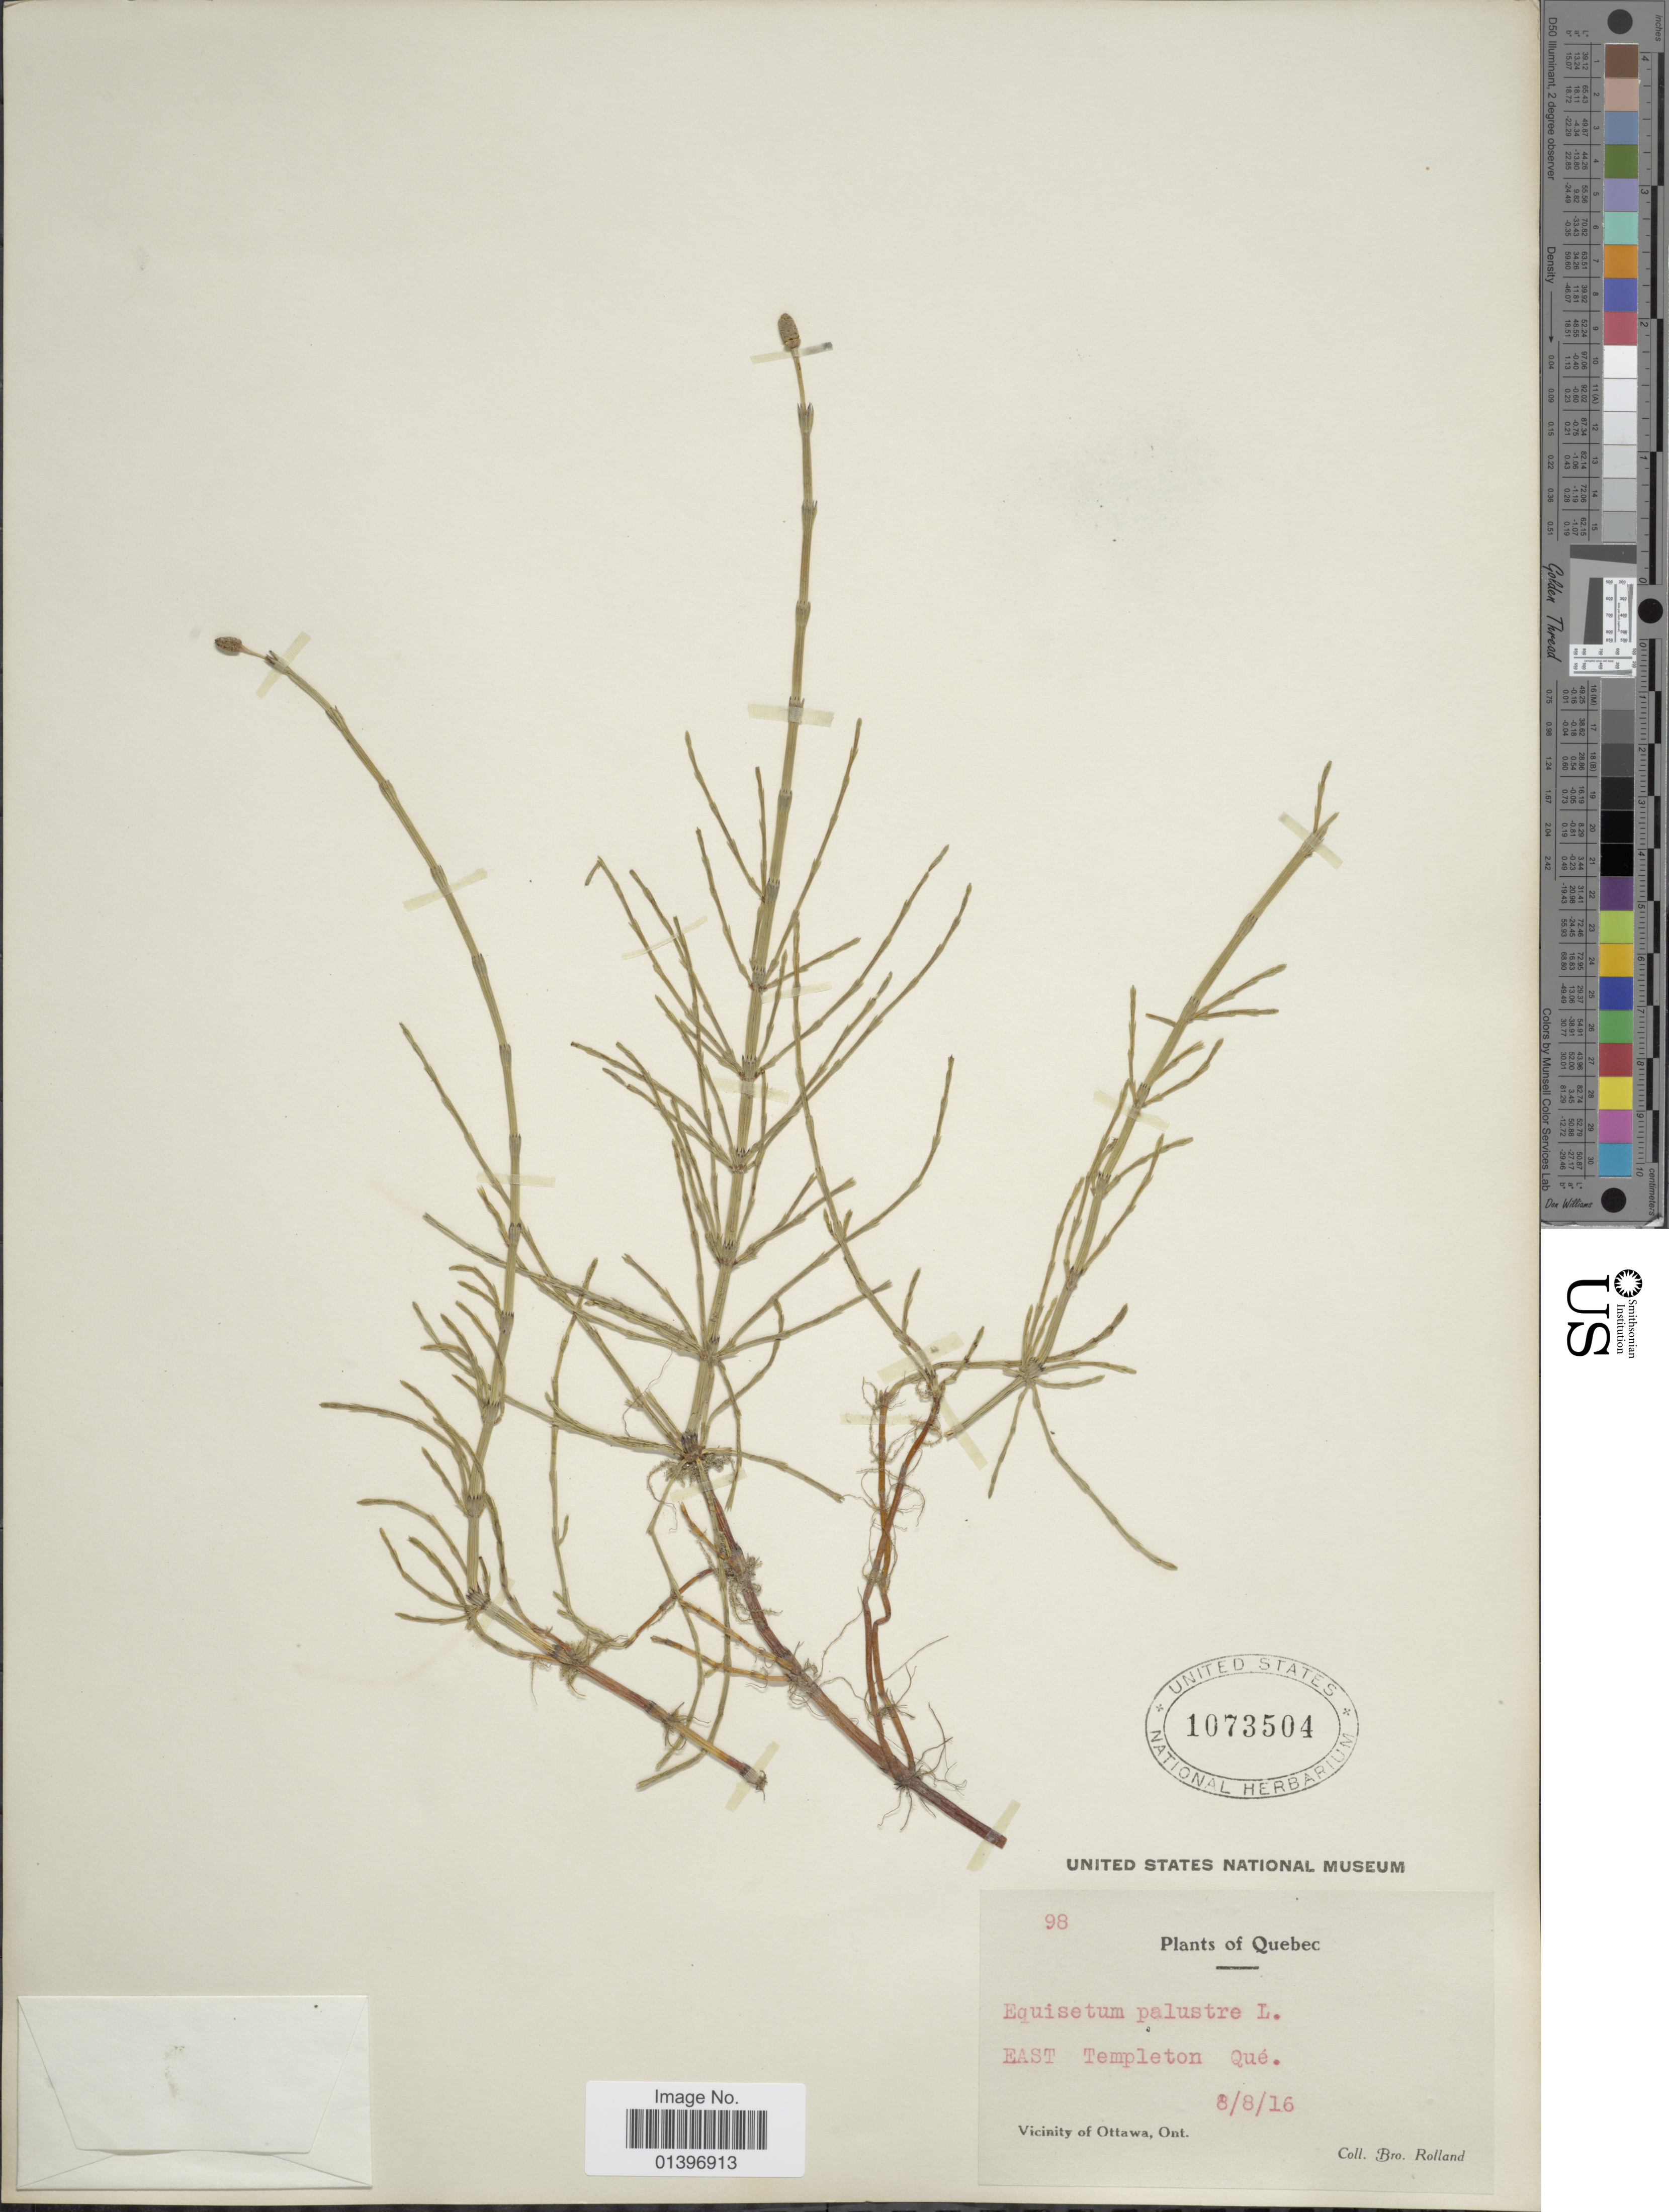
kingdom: Plantae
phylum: Tracheophyta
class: Polypodiopsida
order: Equisetales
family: Equisetaceae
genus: Equisetum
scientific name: Equisetum x litorale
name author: Kuhlw.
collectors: B. Rolland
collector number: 98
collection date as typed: Transcribed d/m/y: 8/8/16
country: Canada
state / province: Ontario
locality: Quebec, East Templeton Qué, Vicinity of Ottawa, Ont.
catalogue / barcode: US 1073504